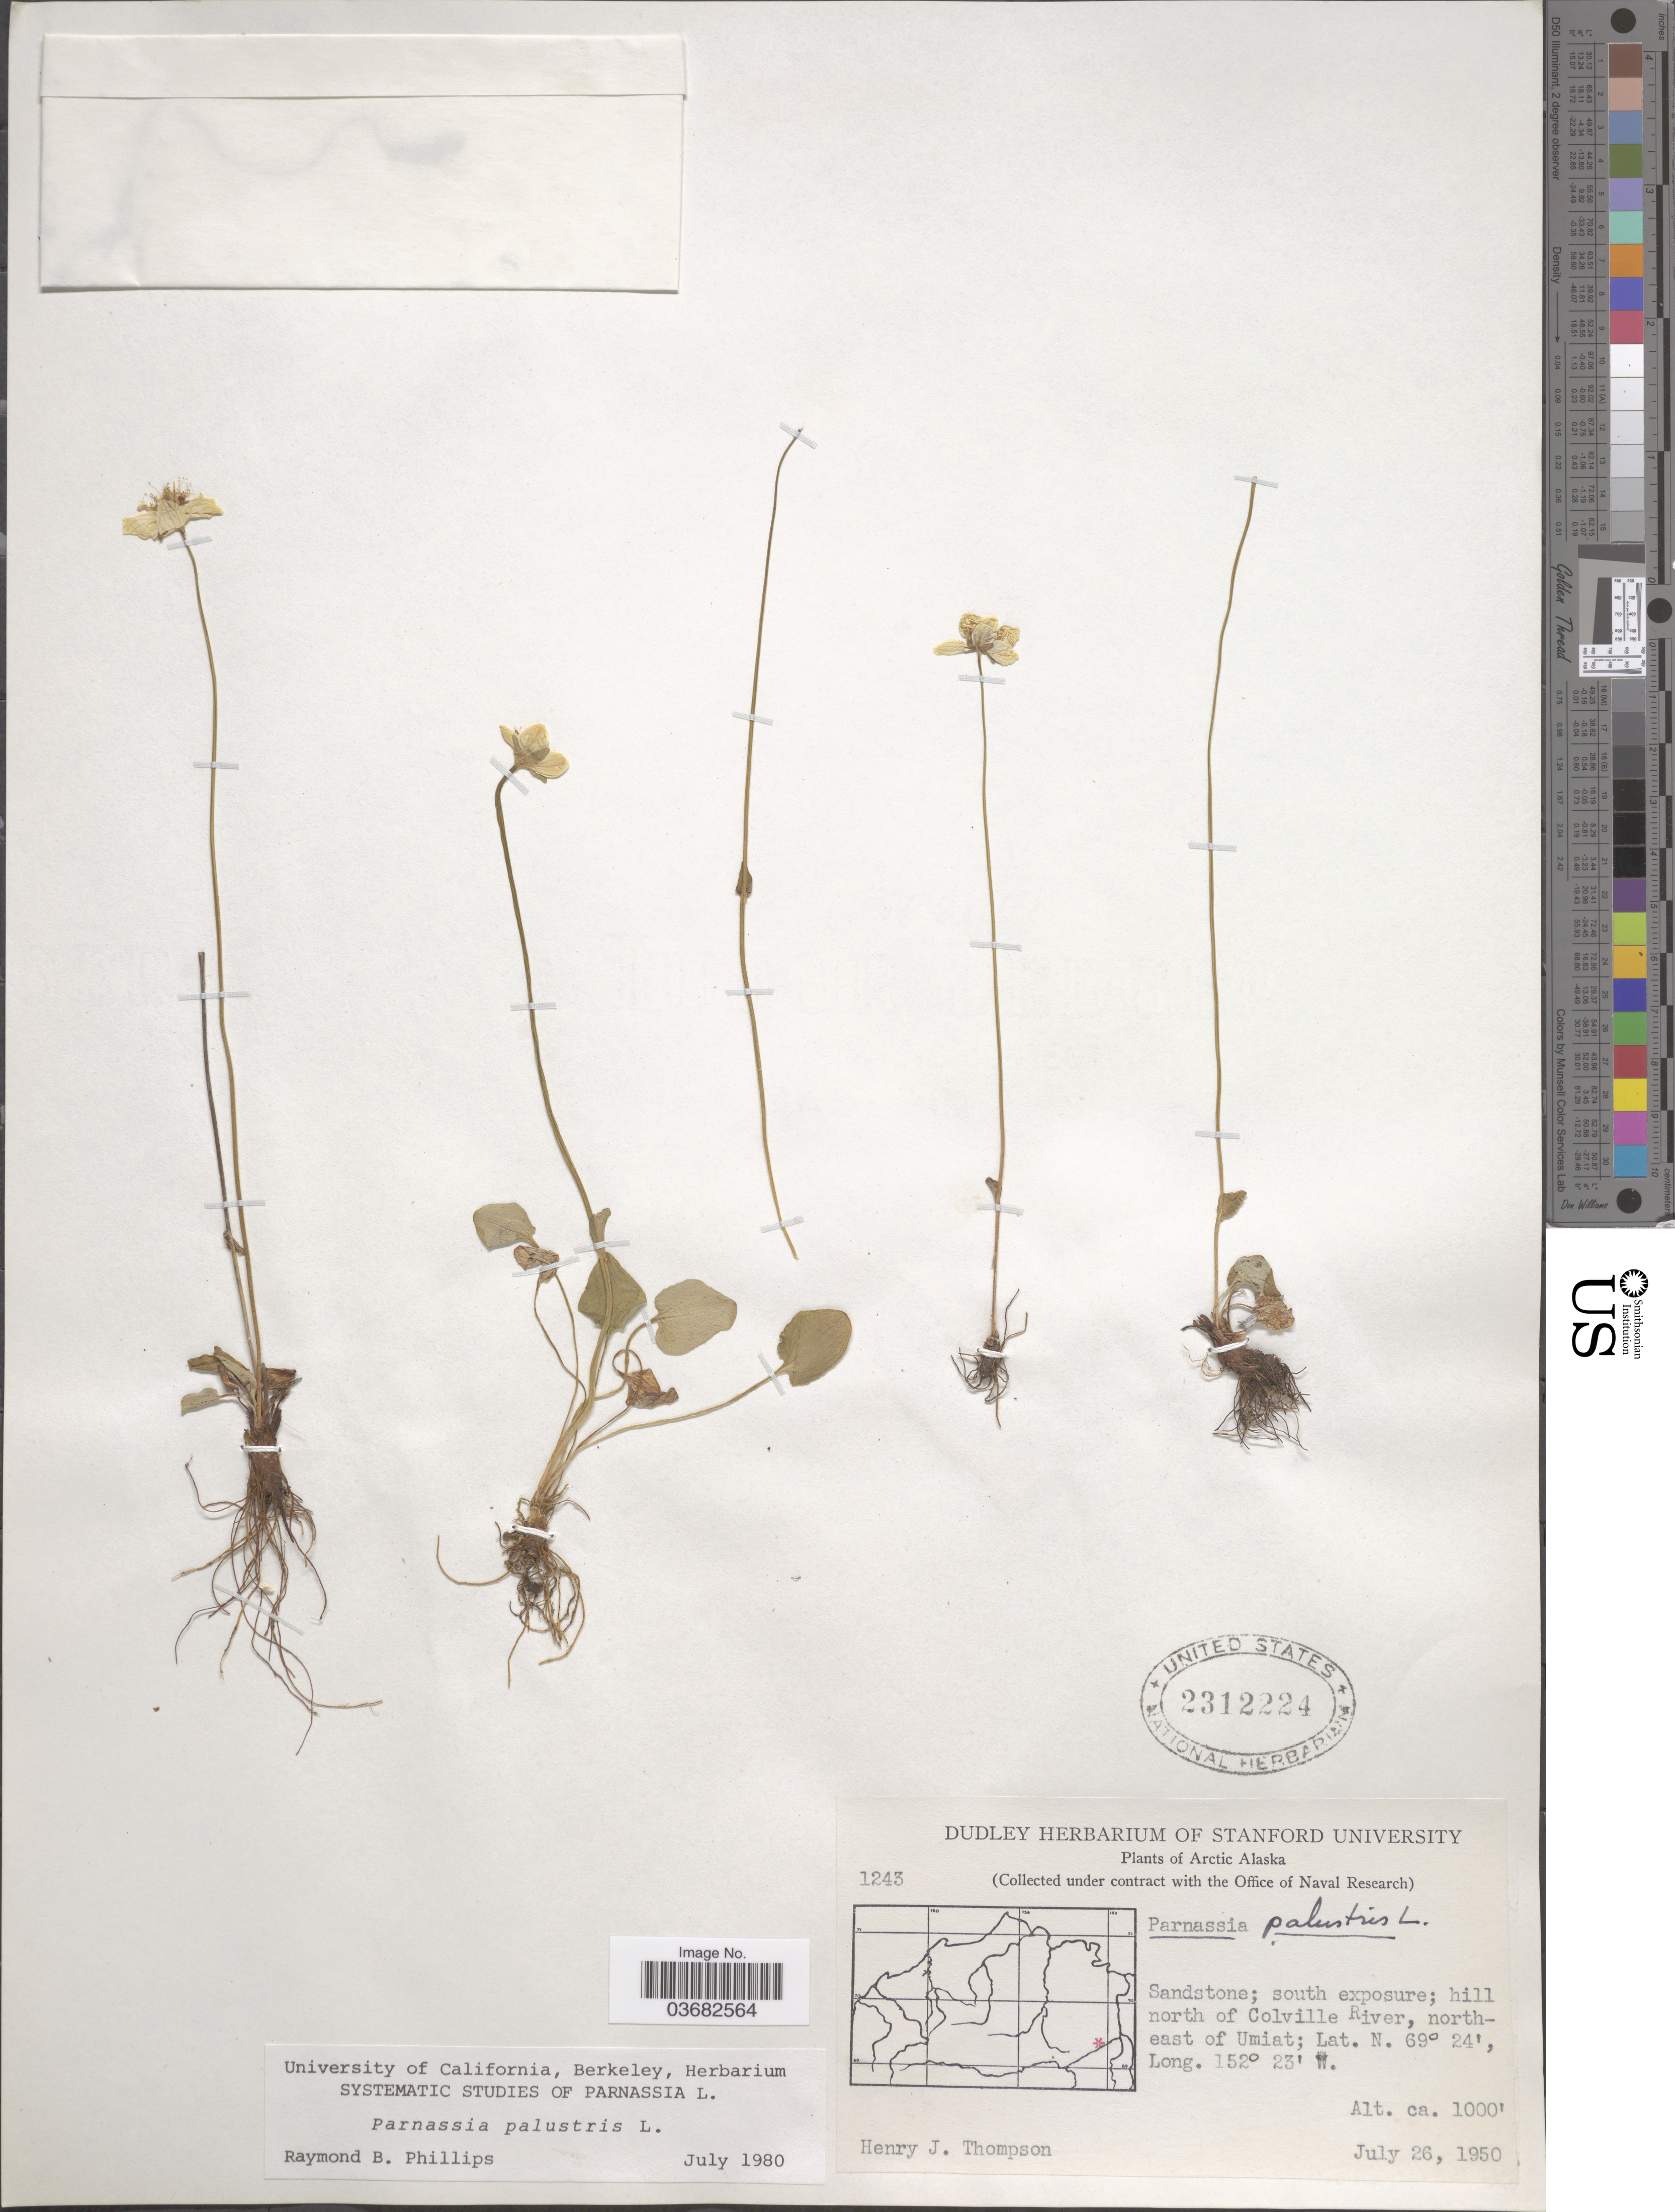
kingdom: Plantae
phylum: Tracheophyta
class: Magnoliopsida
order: Celastrales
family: Parnassiaceae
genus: Parnassia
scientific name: Parnassia palustris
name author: L.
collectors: H. J. Thompson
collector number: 1243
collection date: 1950-07-26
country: United States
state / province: Alaska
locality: Arctic Alaska. Sandstone; south exposure; hill north of Colville River, northeast of Umiat.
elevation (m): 305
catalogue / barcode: US 2312224